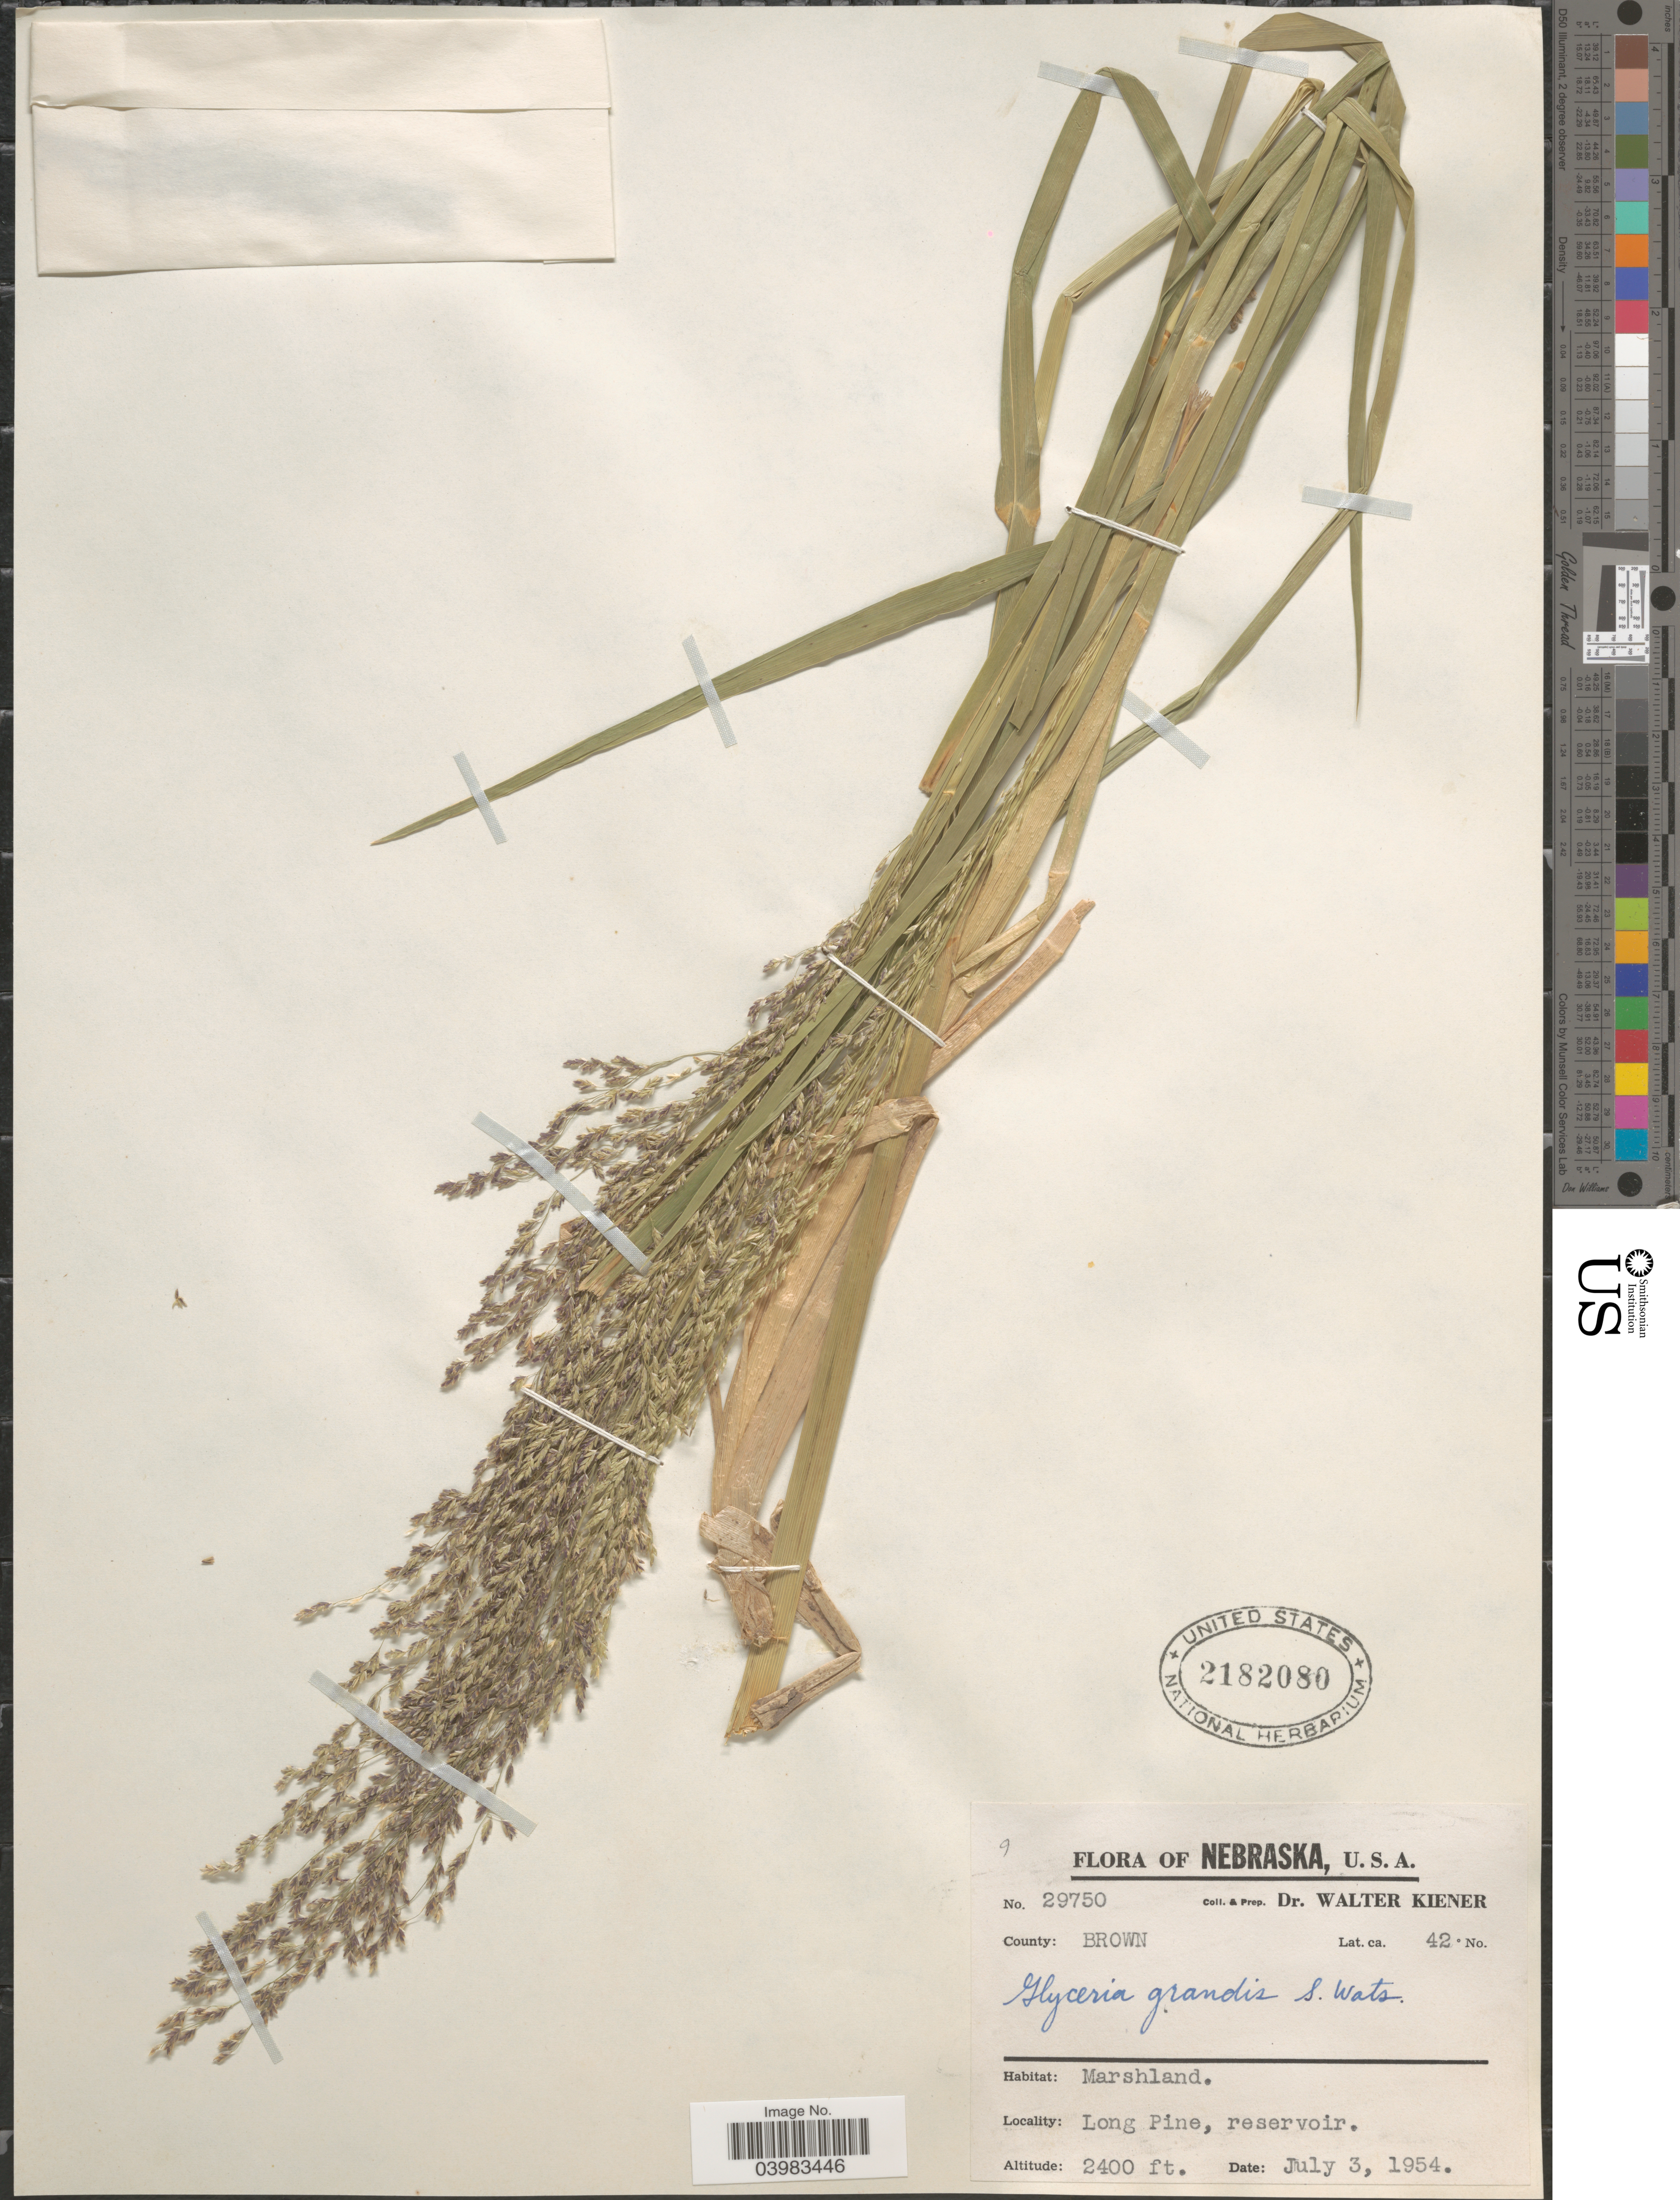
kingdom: Plantae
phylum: Tracheophyta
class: Liliopsida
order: Poales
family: Poaceae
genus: Glyceria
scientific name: Glyceria grandis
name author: S. Watson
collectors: W. Kiener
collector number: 29750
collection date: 1954-07-03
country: United States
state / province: Nebraska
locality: County: Brown. Long Pine, reservoir.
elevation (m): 732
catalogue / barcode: US 2182080